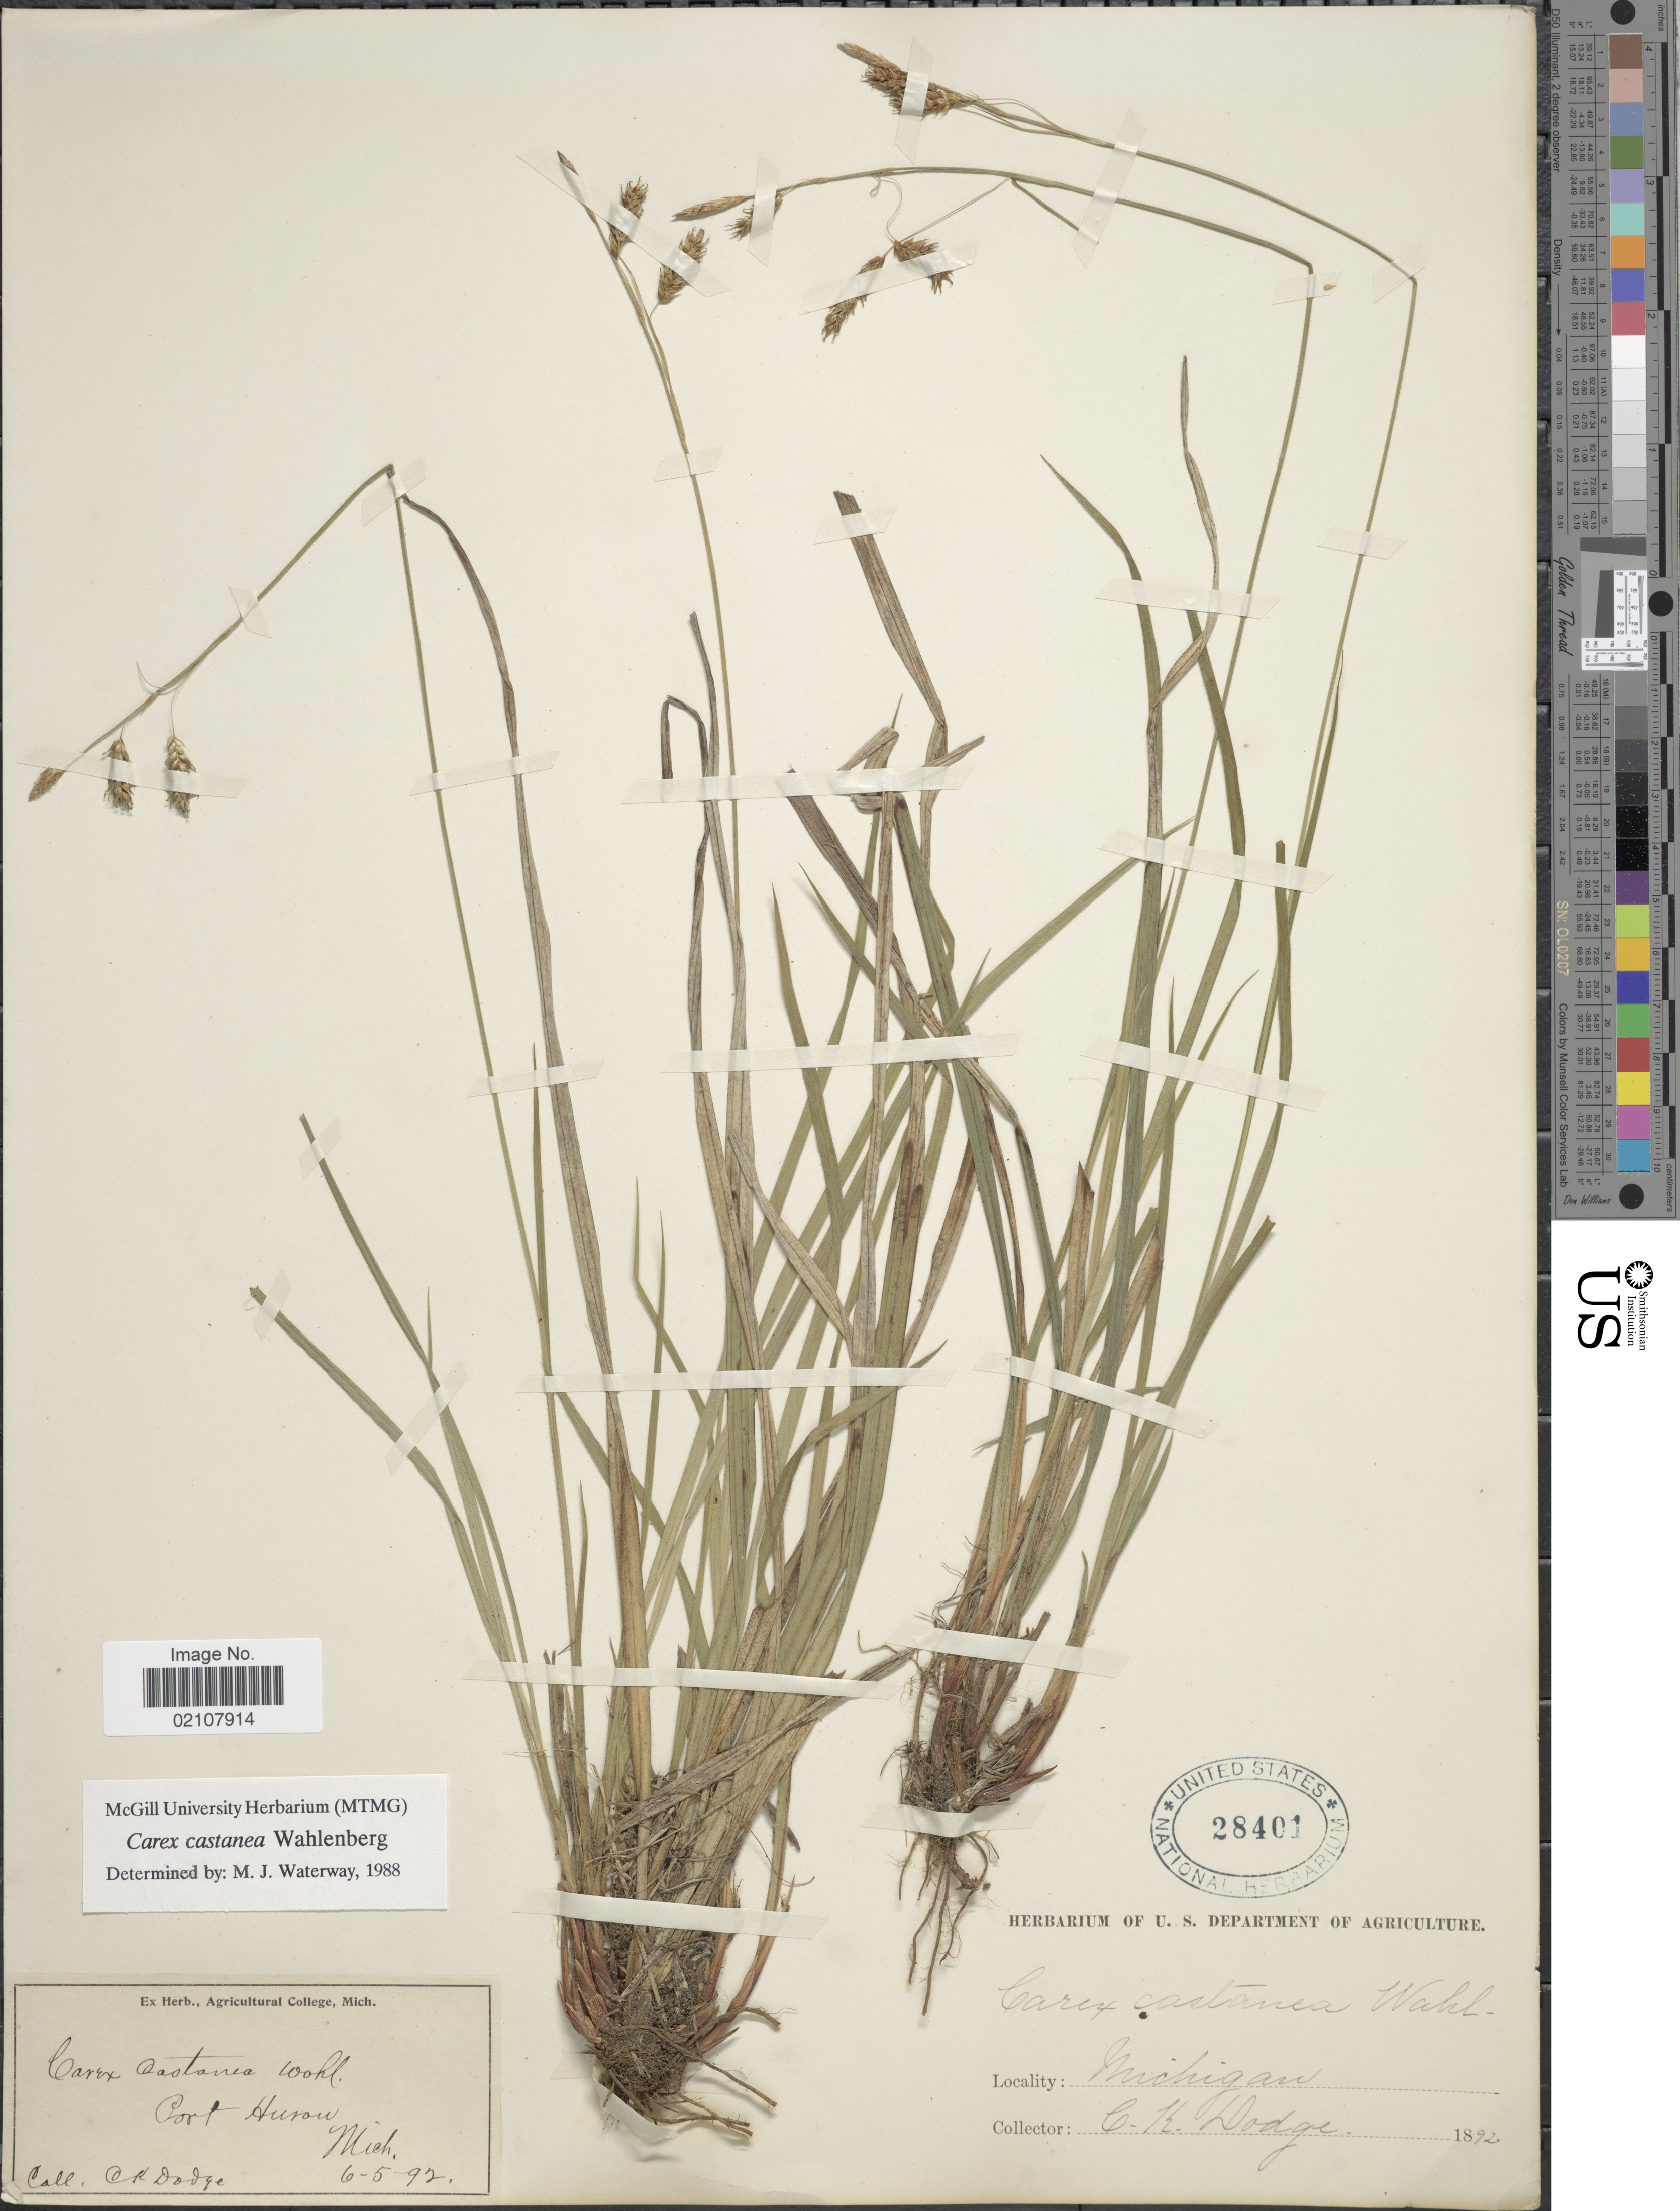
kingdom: Plantae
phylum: Tracheophyta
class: Liliopsida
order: Poales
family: Cyperaceae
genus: Carex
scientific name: Carex castanea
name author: Wahlenb.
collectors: C. Dodge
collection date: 1892-06-05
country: United States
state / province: Michigan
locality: Port Hurow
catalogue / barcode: US 28401